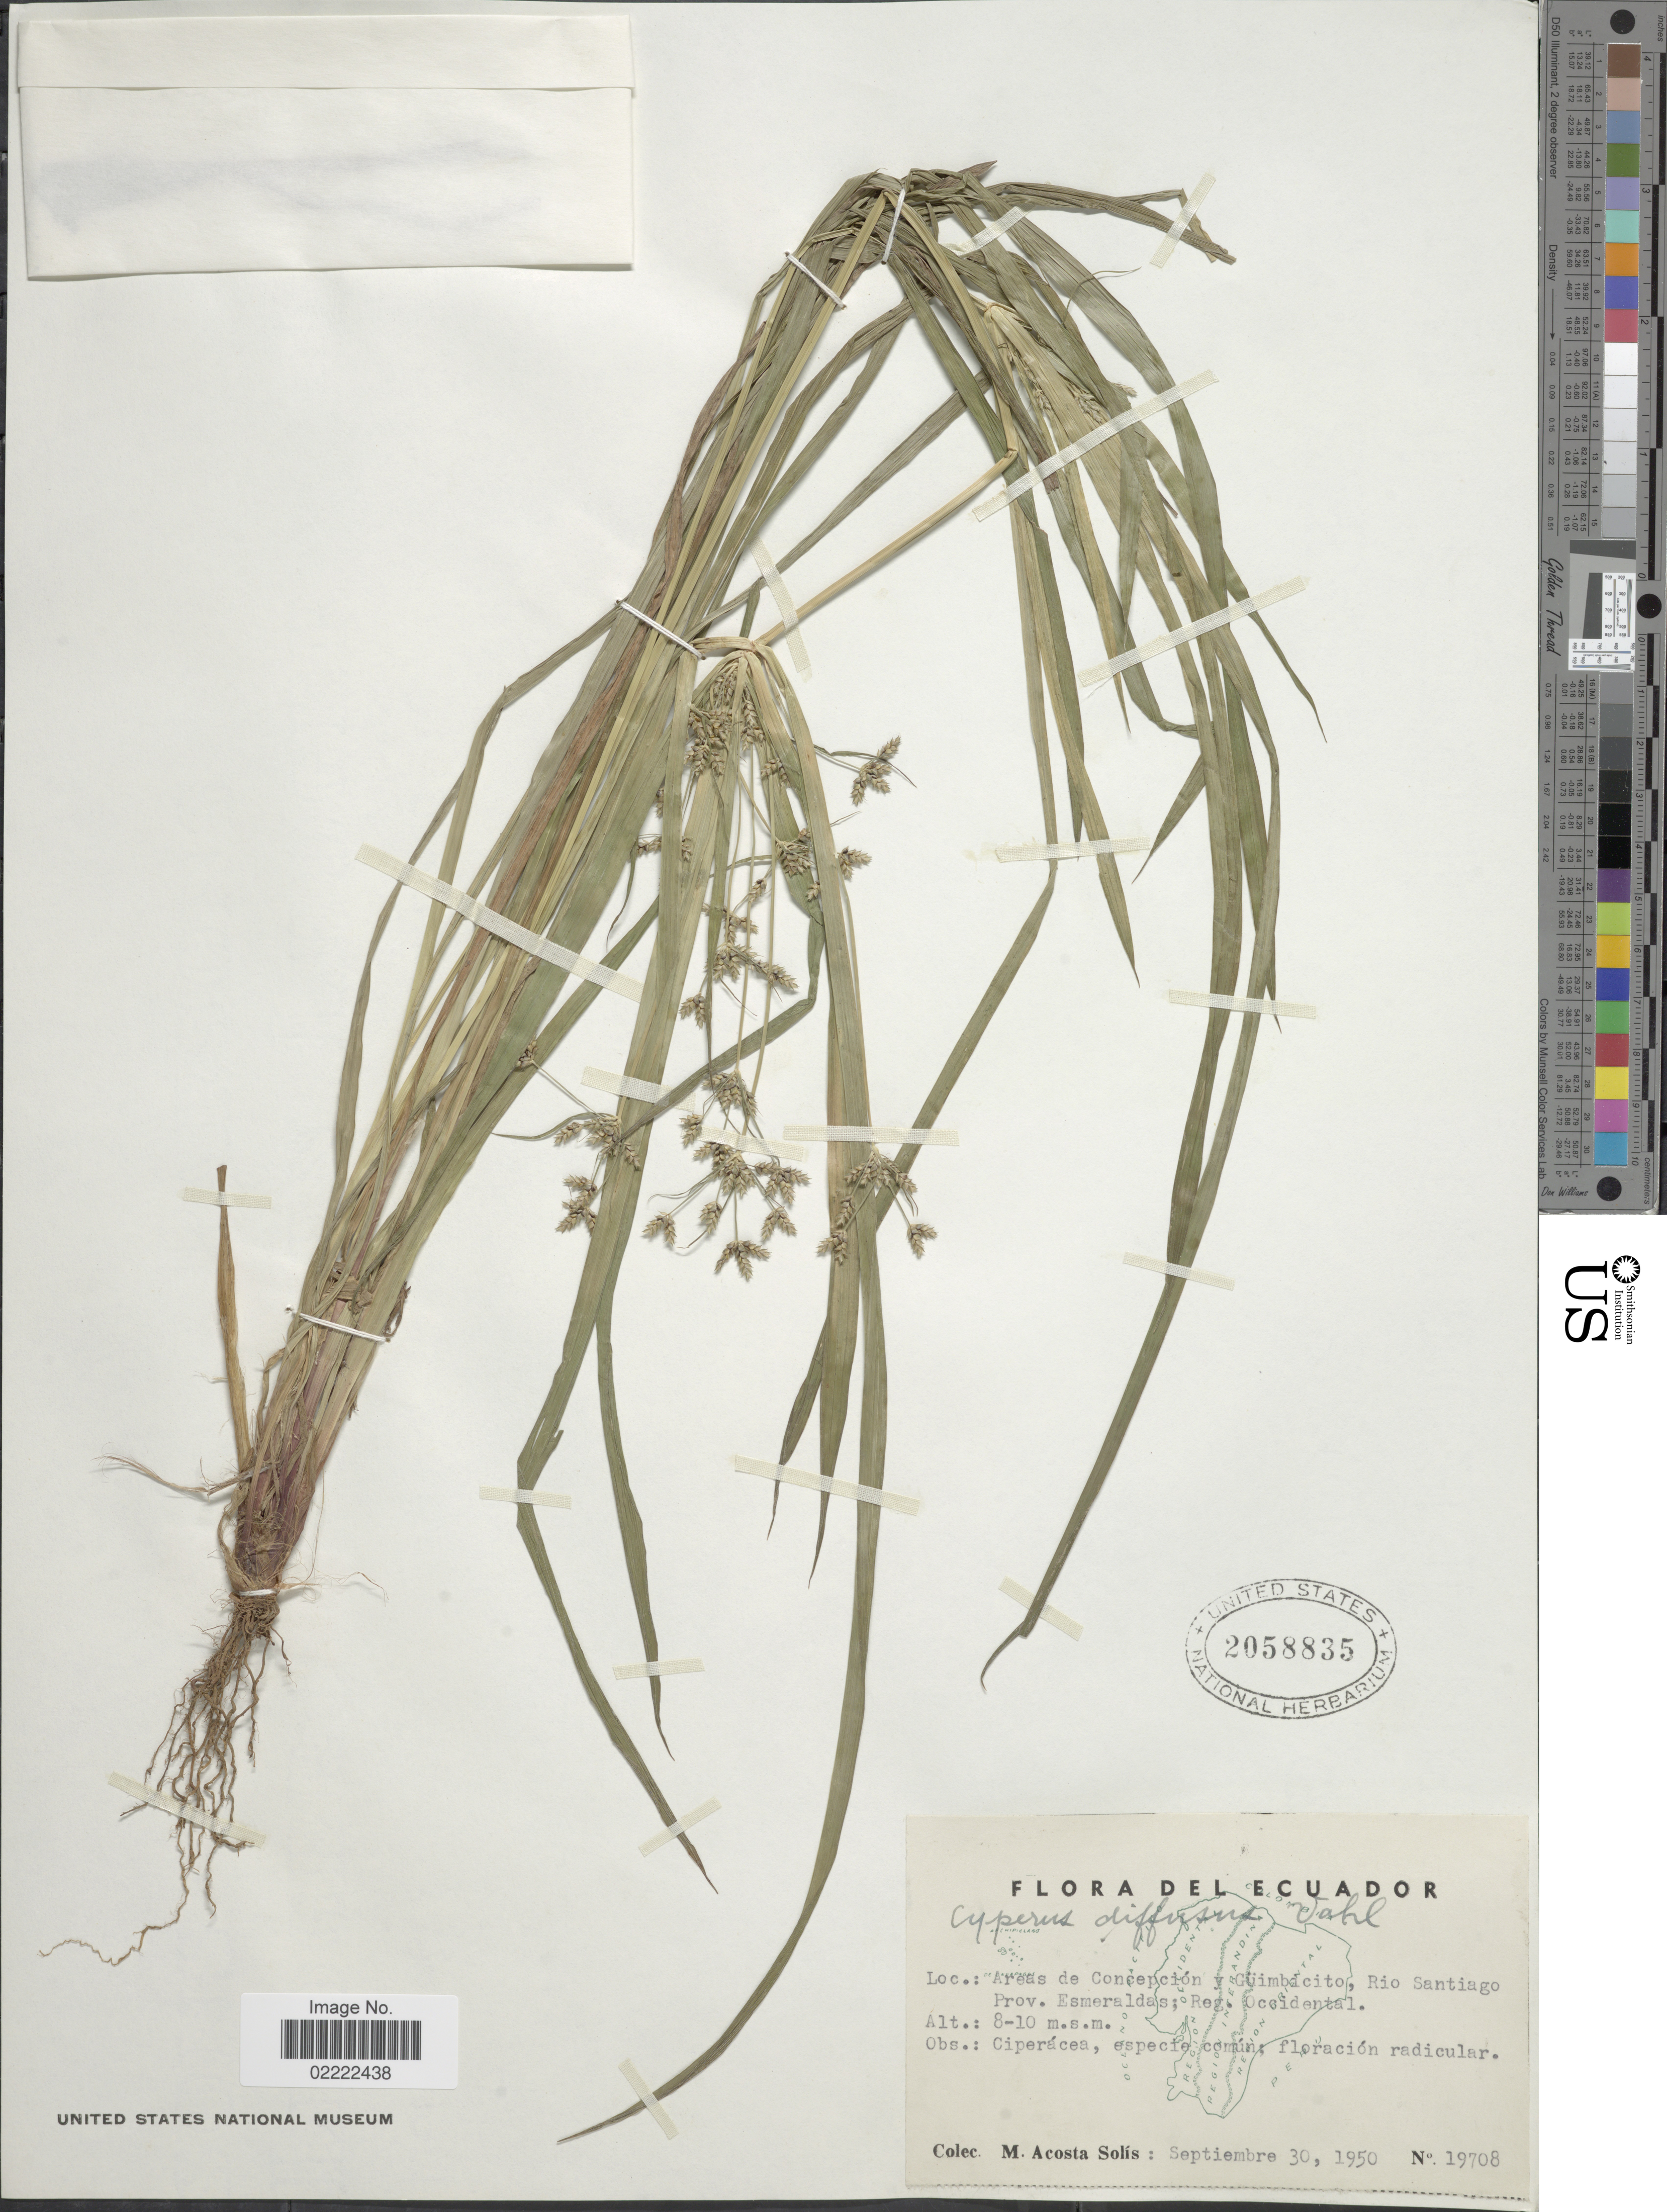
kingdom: Plantae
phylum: Tracheophyta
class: Liliopsida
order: Poales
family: Cyperaceae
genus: Cyperus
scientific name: Cyperus laxus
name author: Lam.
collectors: M. Acosta Solis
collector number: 19708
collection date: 1950-09-30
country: Ecuador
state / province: Esmeraldas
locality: Areas de Concepcion y Guimbacito, Rio Santiago, Refg. Occidental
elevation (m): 8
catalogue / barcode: US 2058835